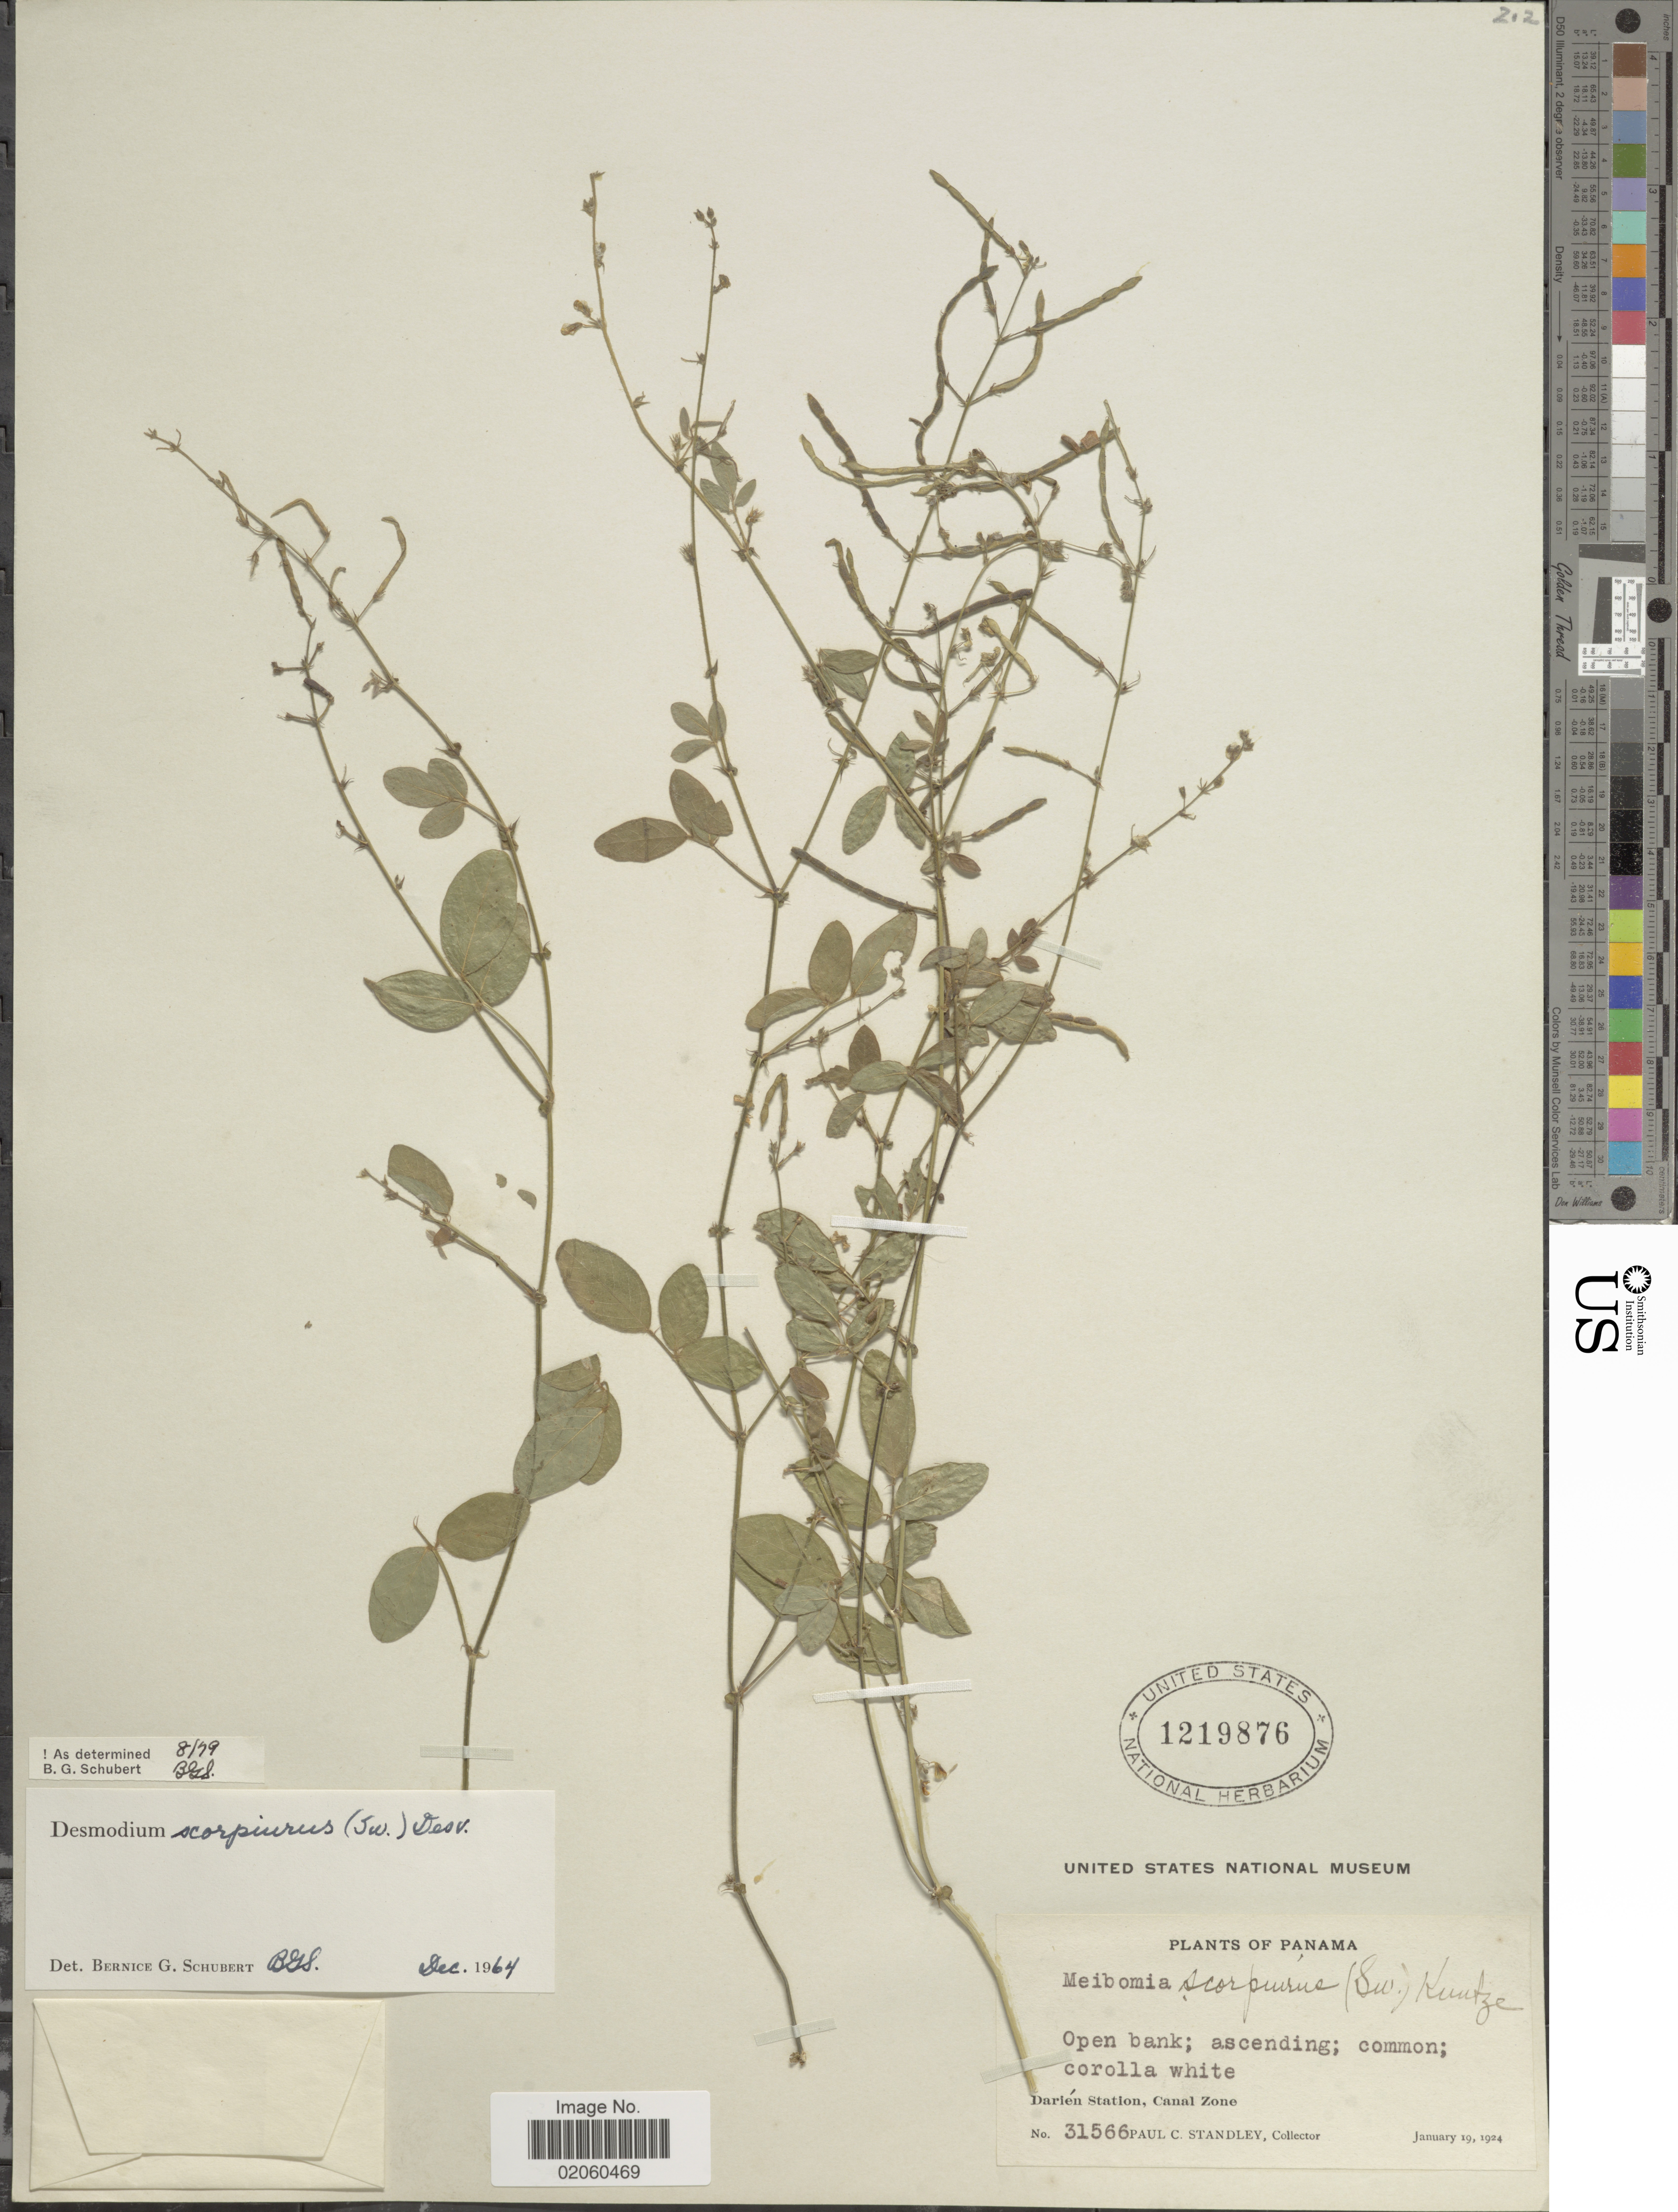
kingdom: Plantae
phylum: Tracheophyta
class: Magnoliopsida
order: Fabales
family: Fabaceae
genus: Desmodium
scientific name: Desmodium scorpiurus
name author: (Sw.) Desv. ex DC.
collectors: P. C. Standley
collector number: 31566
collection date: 1924-01-19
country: Panama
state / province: Colón / Panamá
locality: Darien Station, Canal Zone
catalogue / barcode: US 1219876